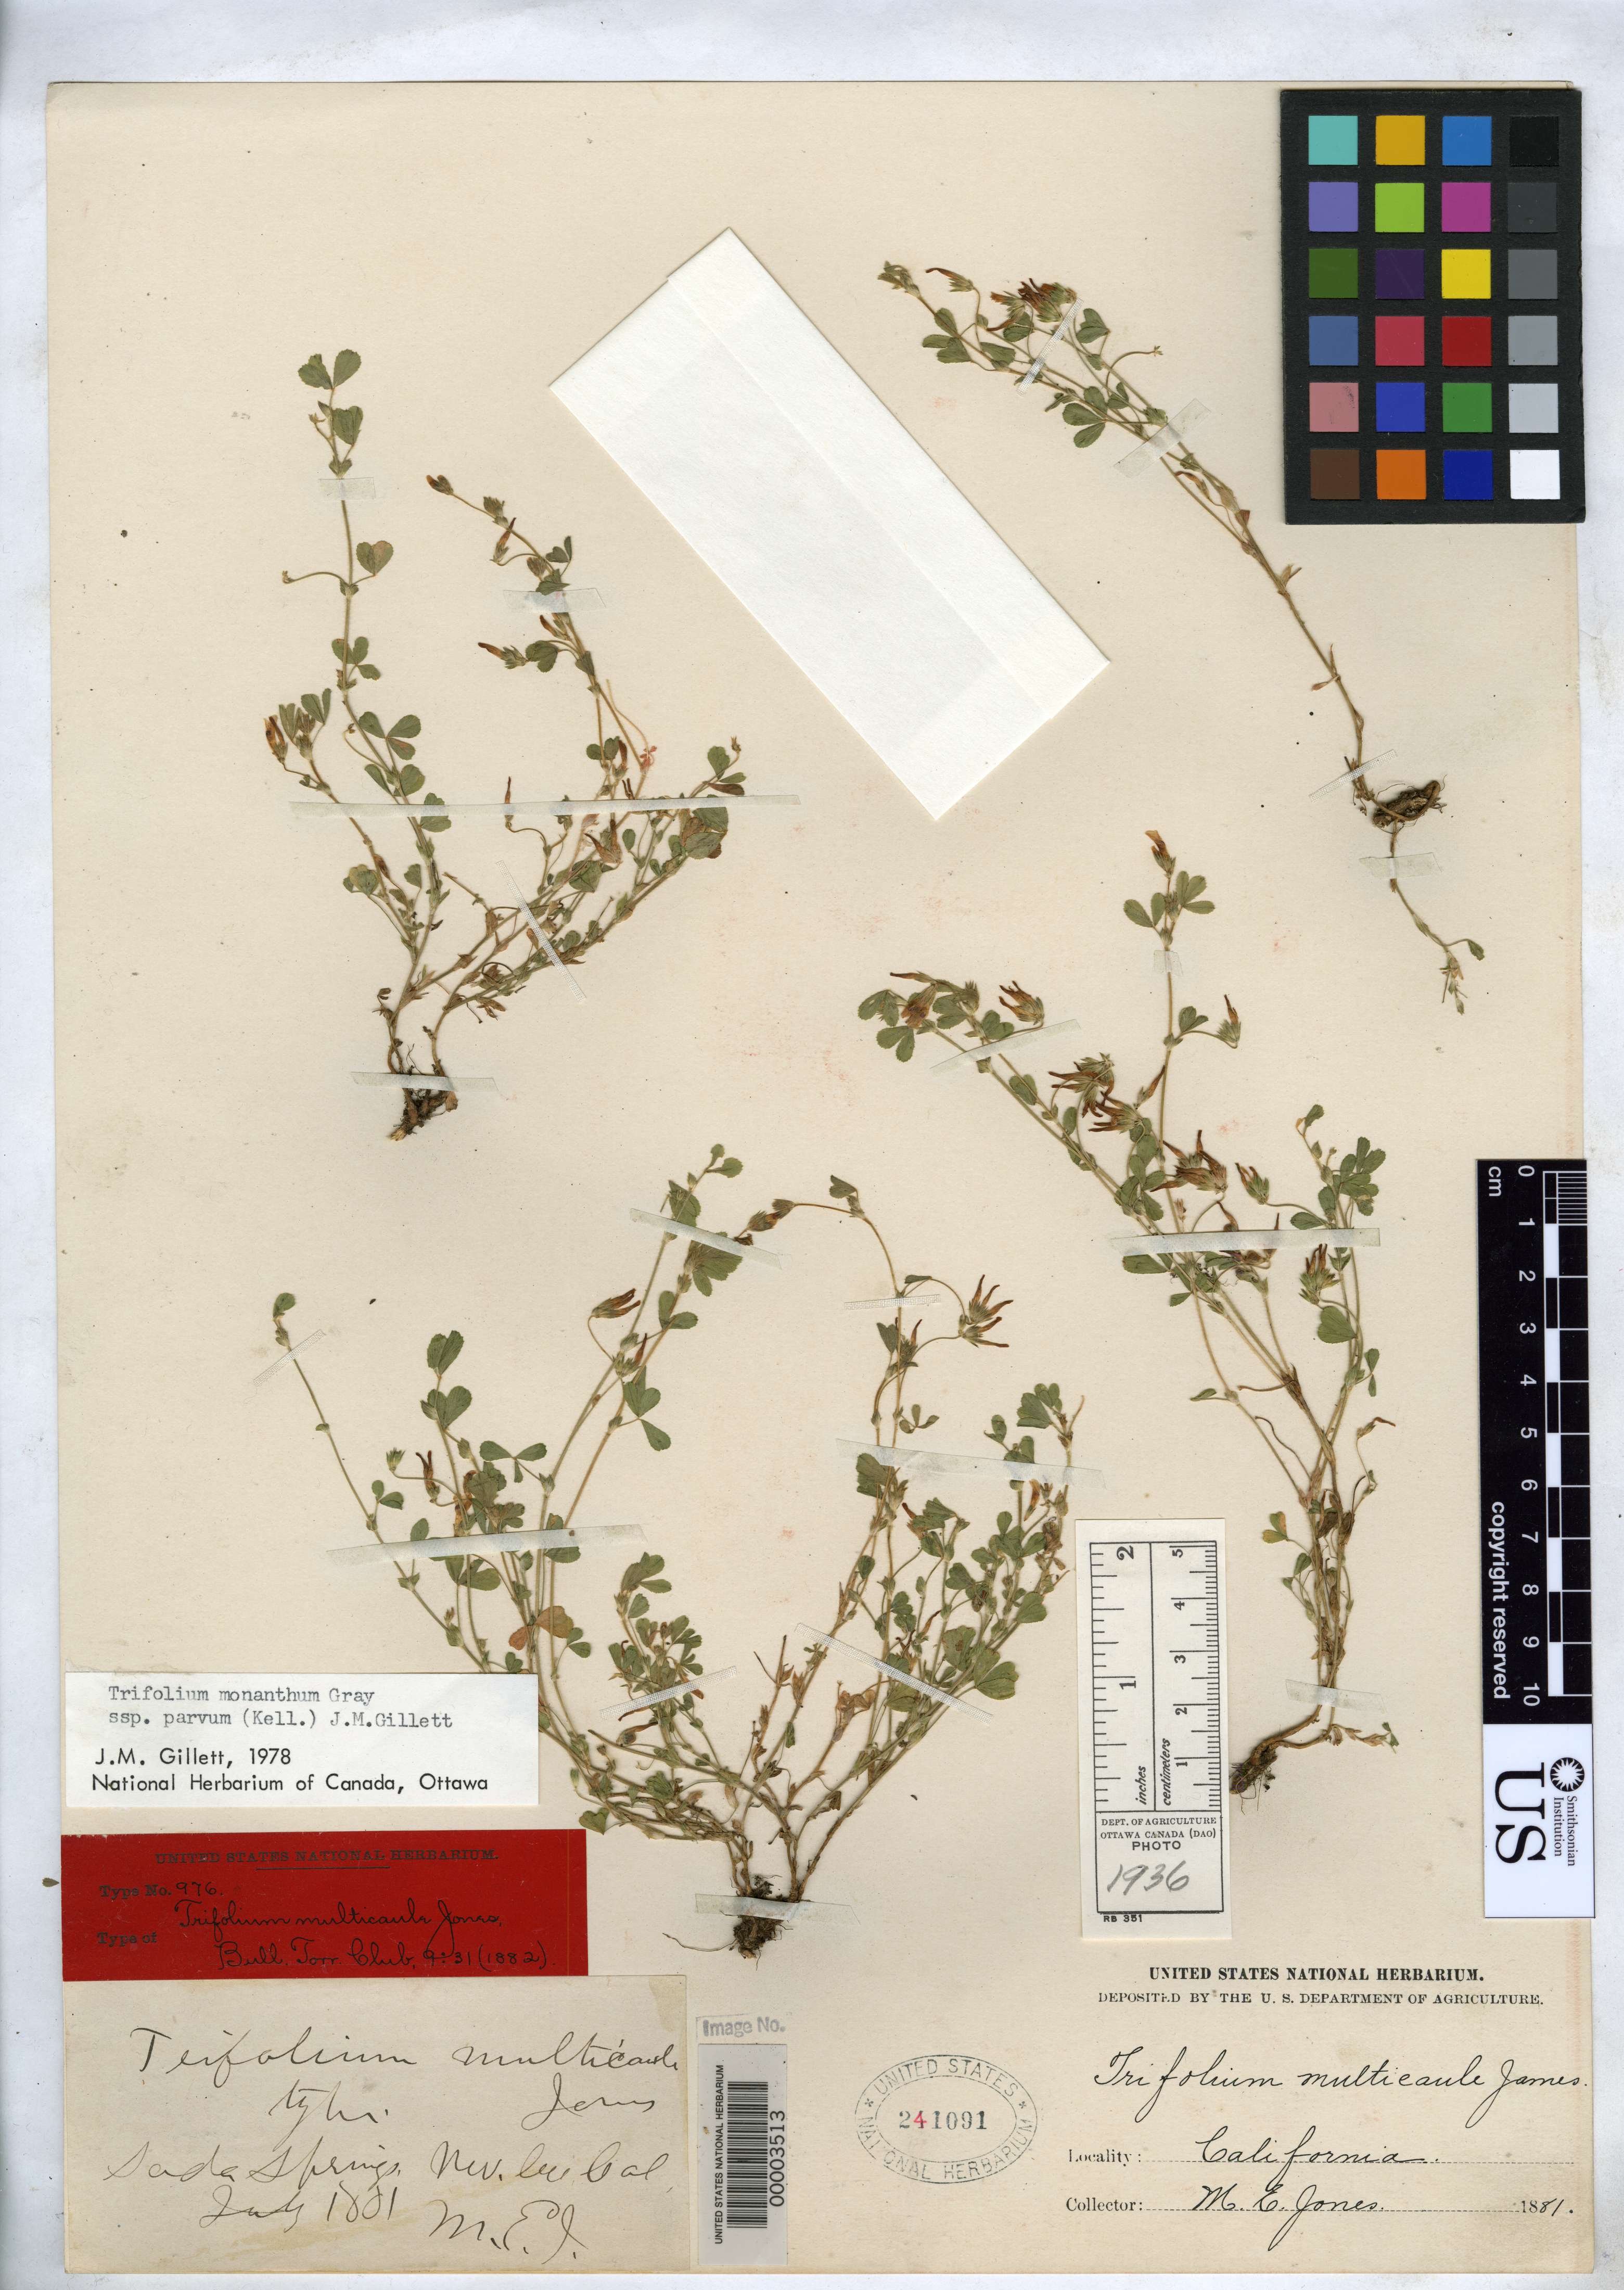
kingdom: Plantae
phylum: Tracheophyta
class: Magnoliopsida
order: Fabales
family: Fabaceae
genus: Trifolium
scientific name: Trifolium multicaule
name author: M.E. Jones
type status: Holotype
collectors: M. E. Jones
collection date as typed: Jul 1881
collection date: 1881-07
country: United States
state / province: California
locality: Soda Springs near summit.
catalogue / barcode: US 241091